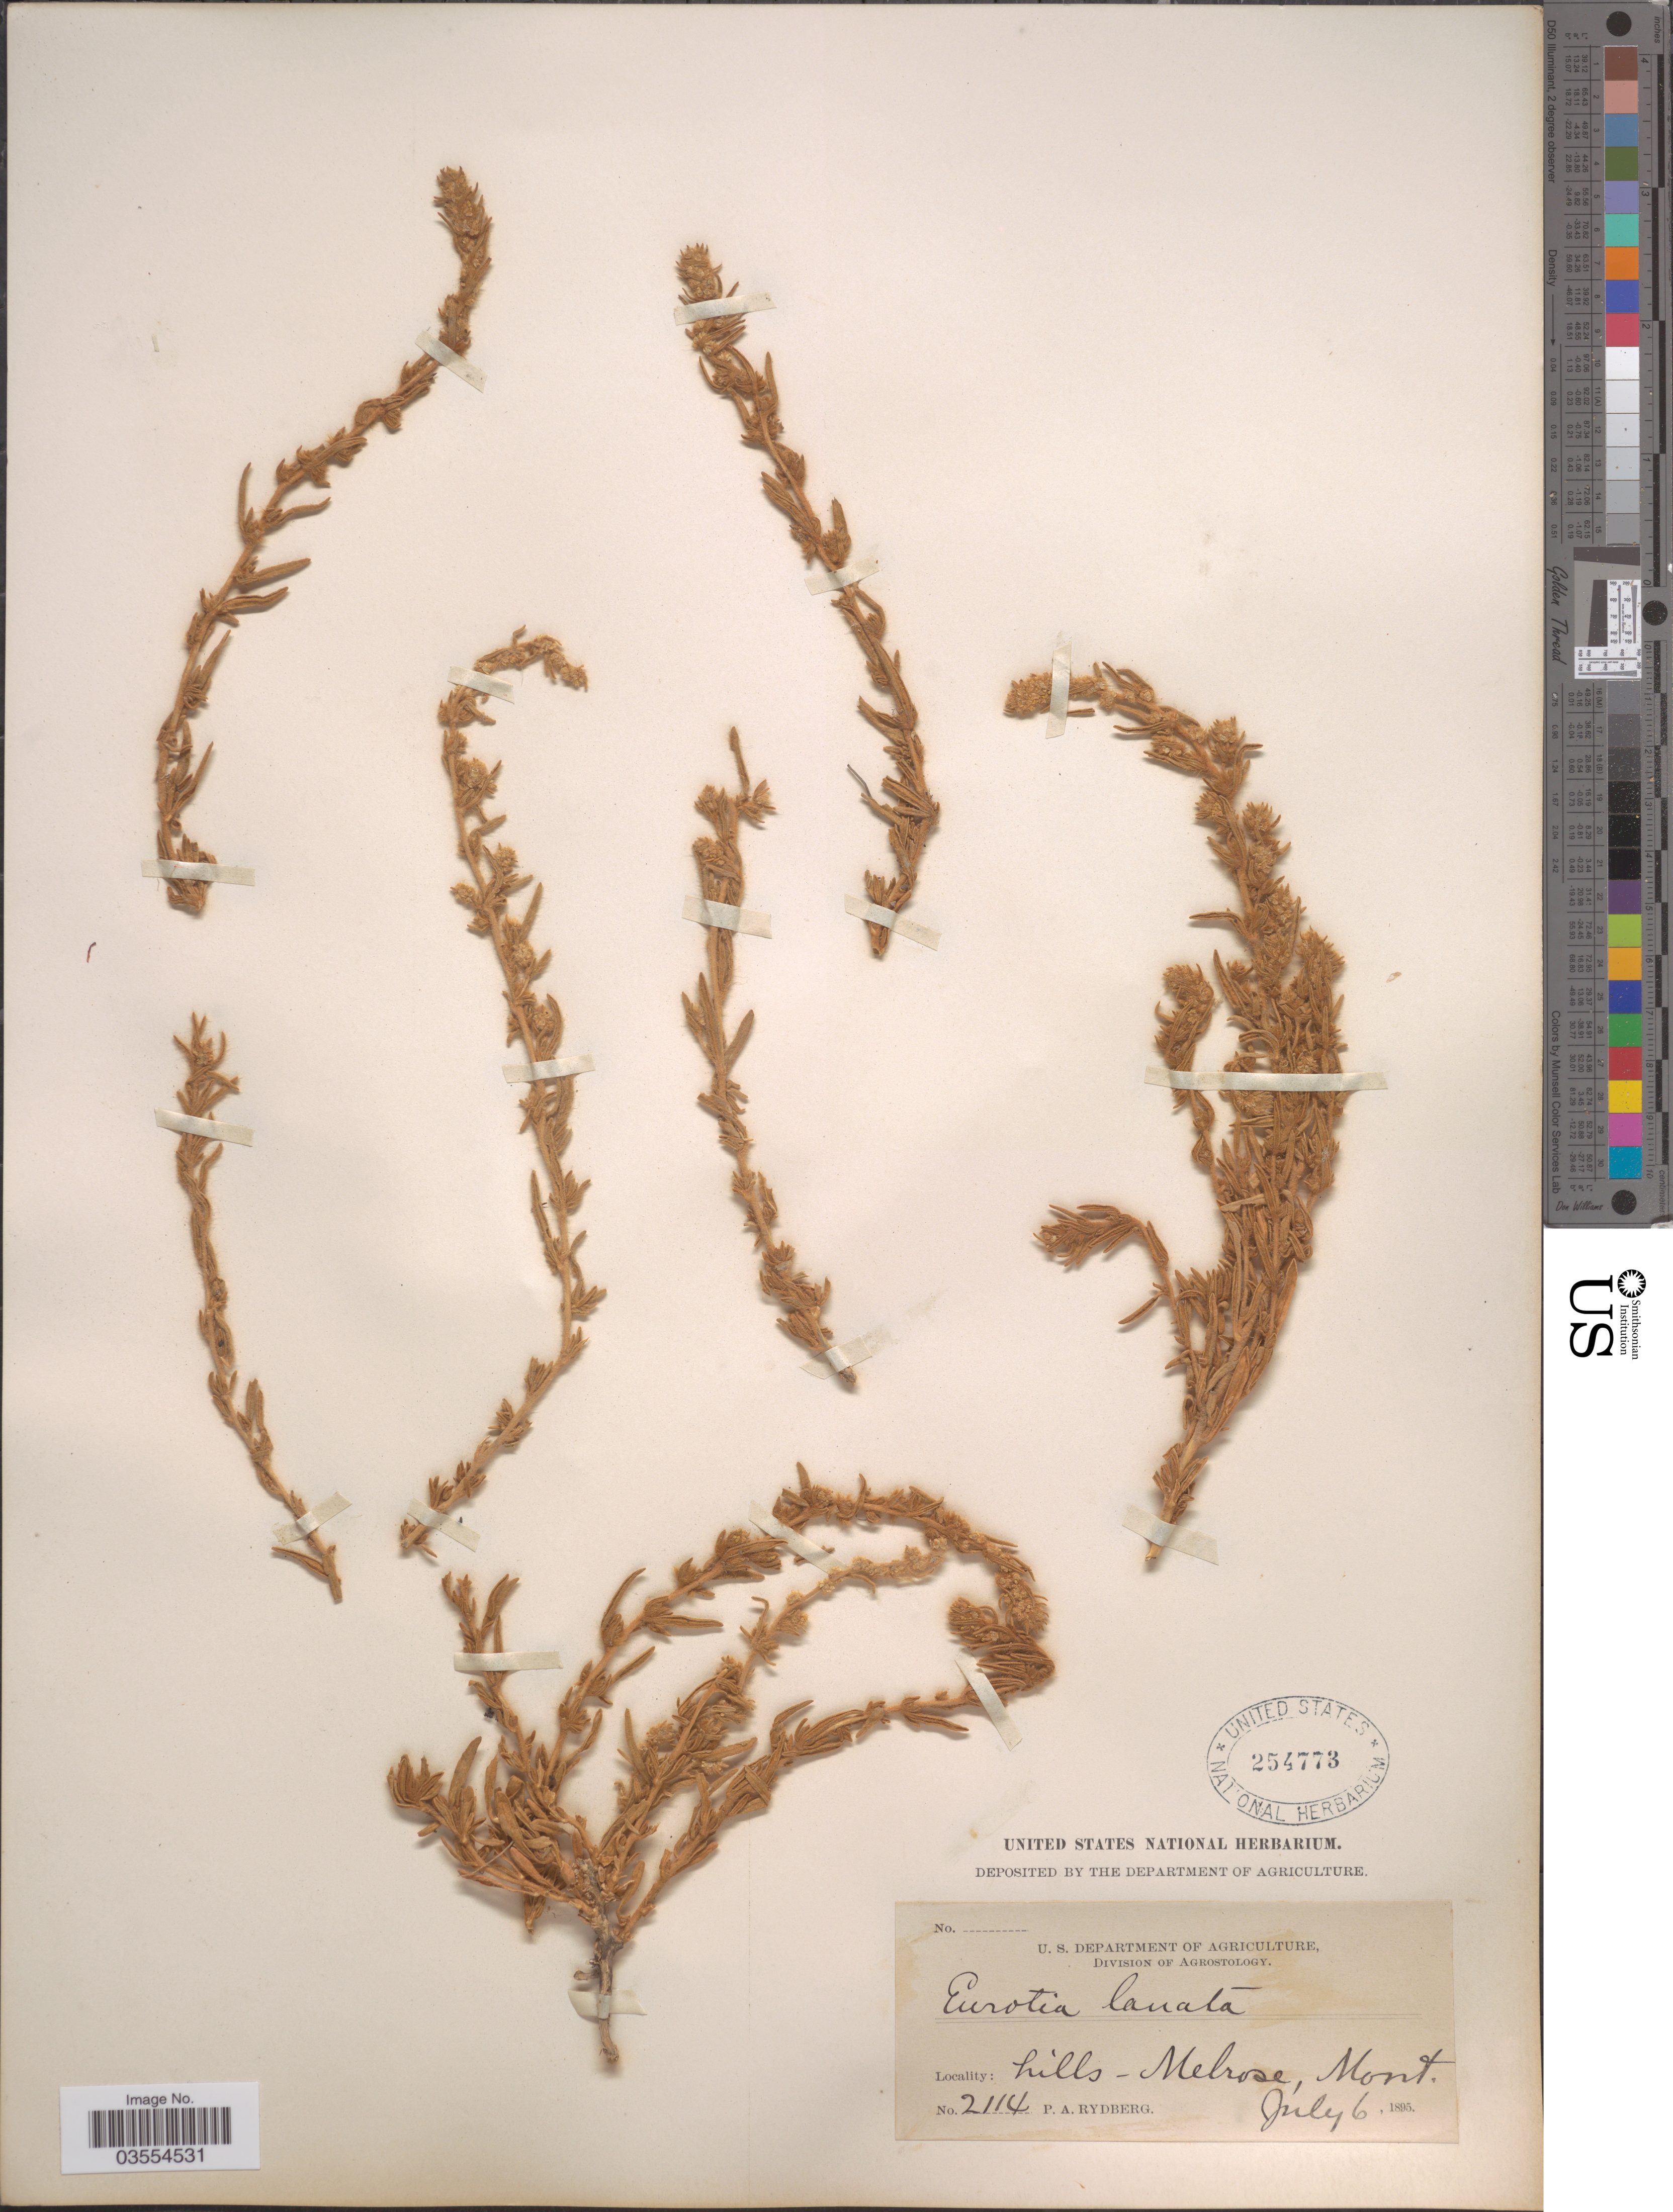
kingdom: Plantae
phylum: Tracheophyta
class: Magnoliopsida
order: Caryophyllales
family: Amaranthaceae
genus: Krascheninnikovia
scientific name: Krascheninnikovia lanata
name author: (Pursh) A. Meeuse & A.Smit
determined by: U.S. National Herbarium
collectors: P. A. Rydberg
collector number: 2114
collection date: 1895-07-06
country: United States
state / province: Montana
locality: Hills - Melrose.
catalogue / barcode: US 254773